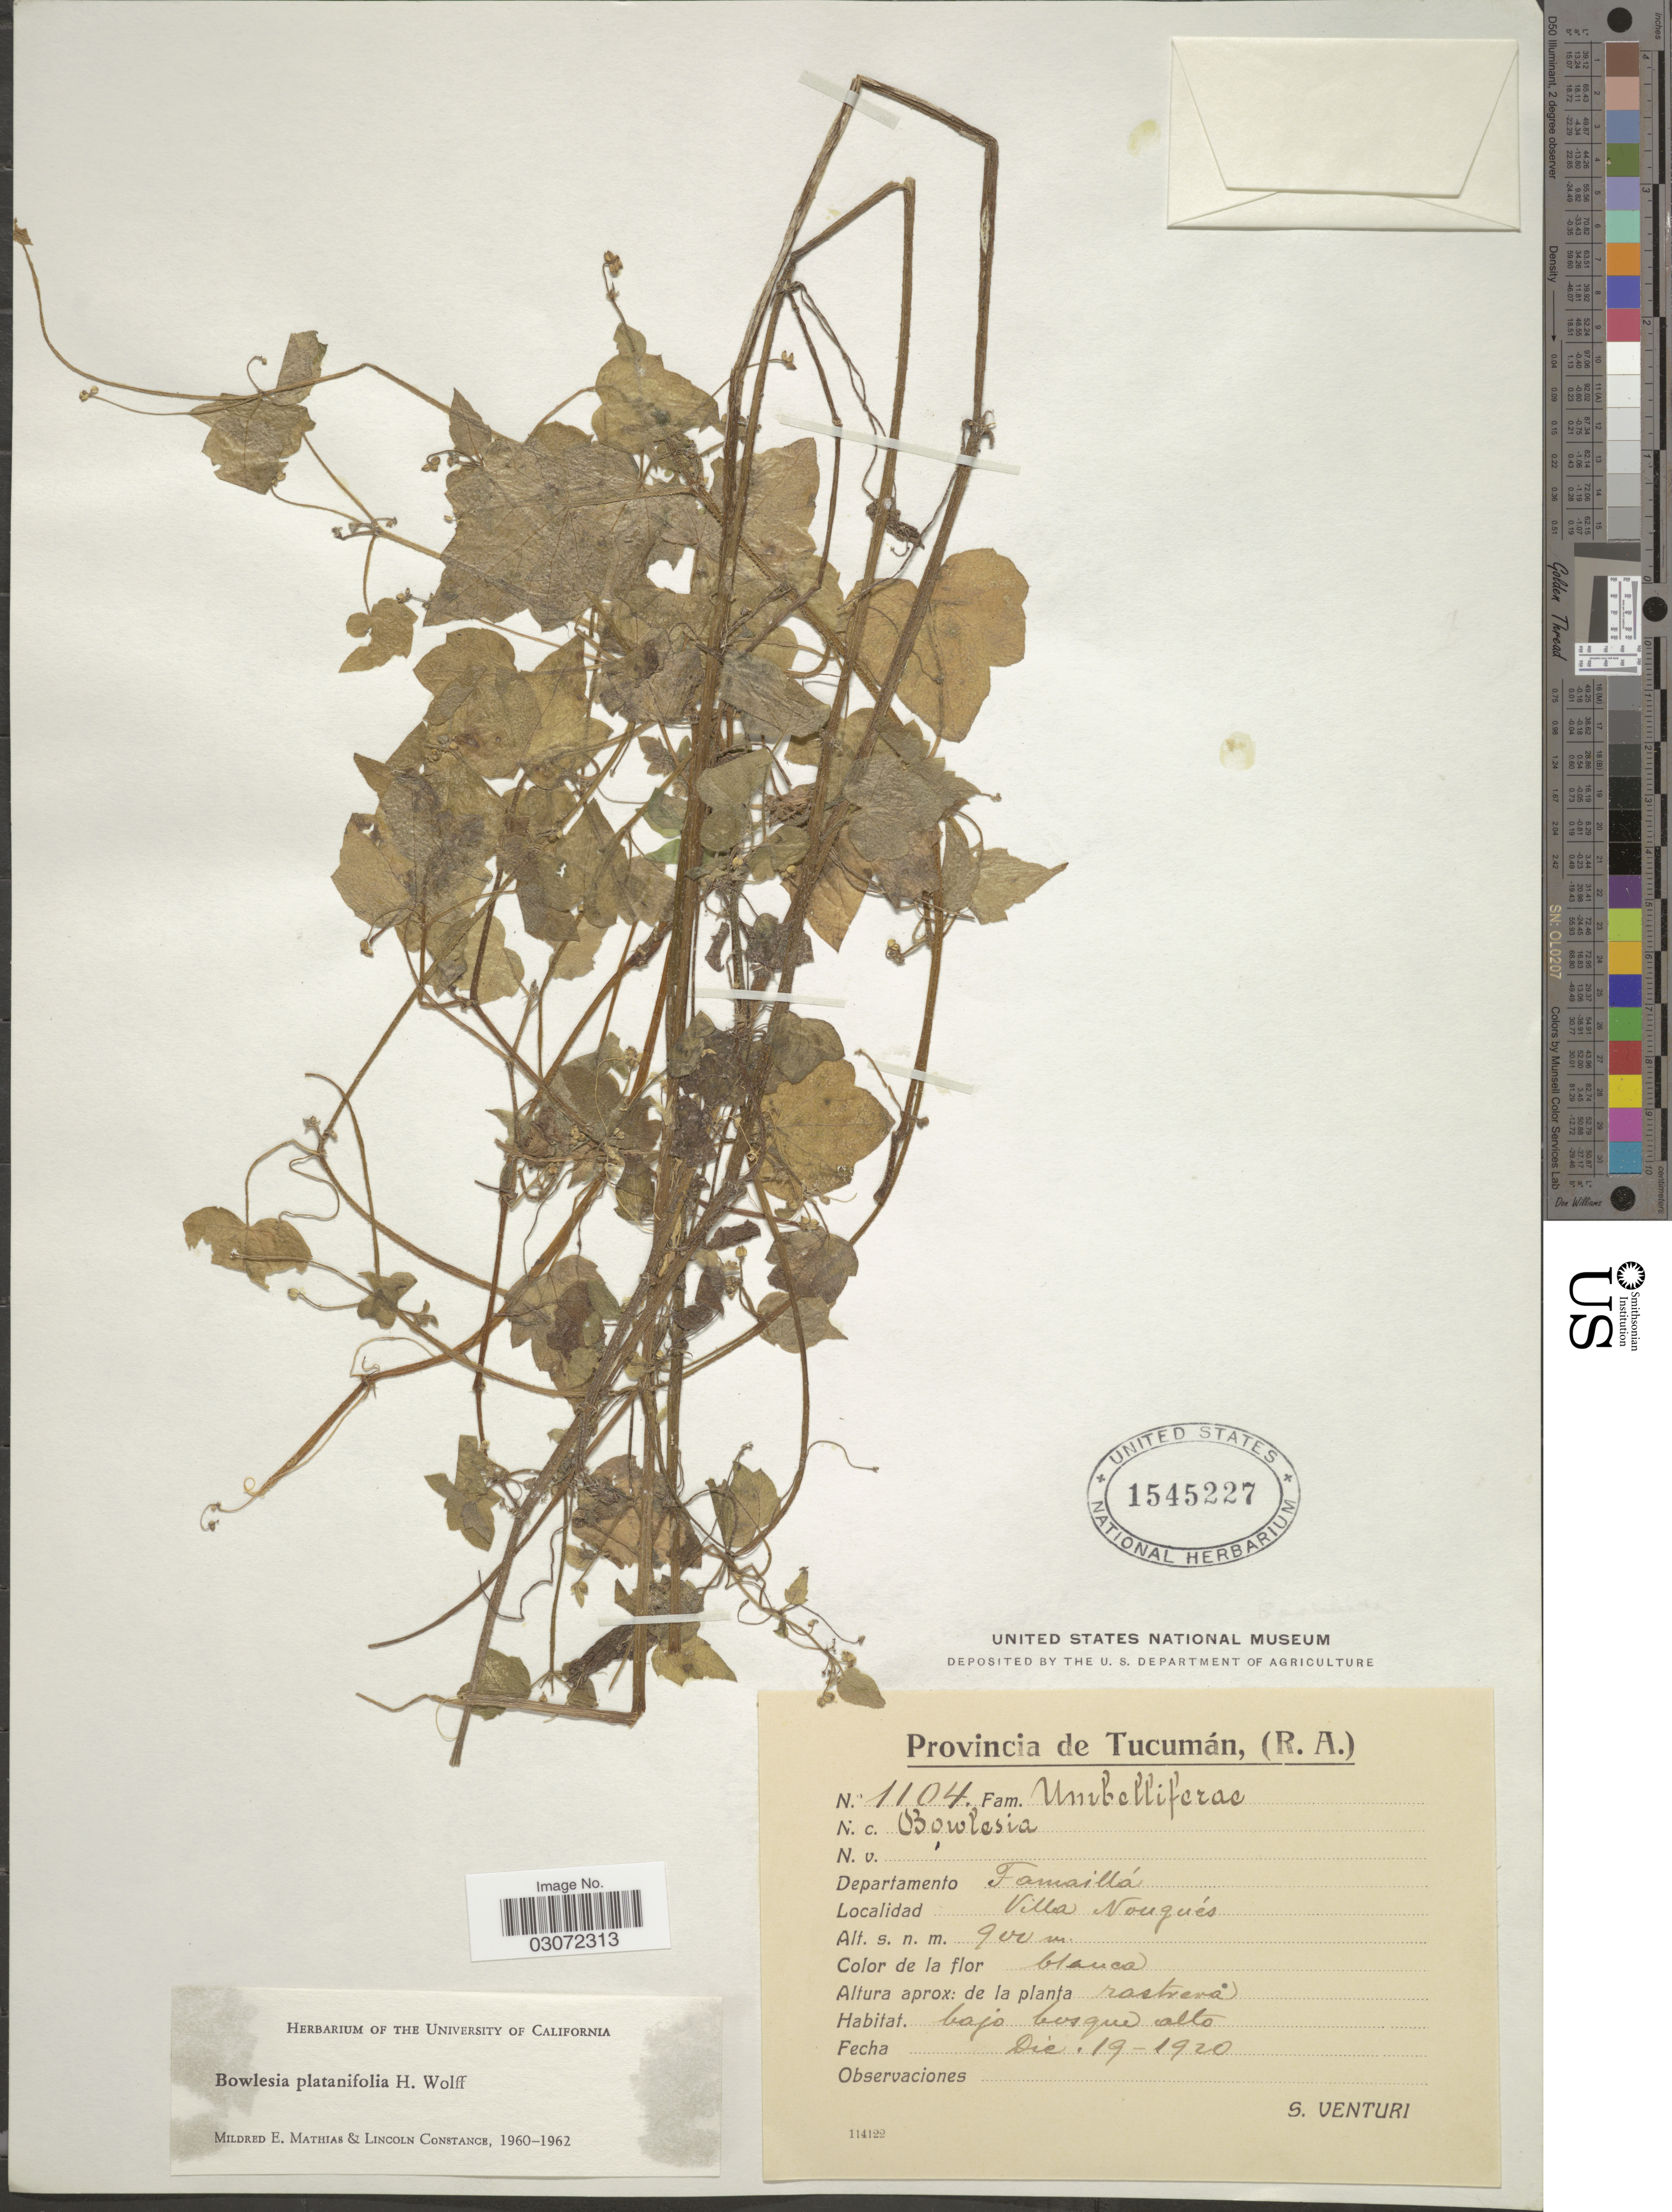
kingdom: Plantae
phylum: Tracheophyta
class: Magnoliopsida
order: Apiales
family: Apiaceae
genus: Bowlesia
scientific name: Bowlesia platanifolia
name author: H. Wolff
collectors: S. Venturi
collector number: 1104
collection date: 1920-12-19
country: Argentina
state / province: Tucuman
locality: Departamento Famaillá. Villa Nougués.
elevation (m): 900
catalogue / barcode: US 1545227